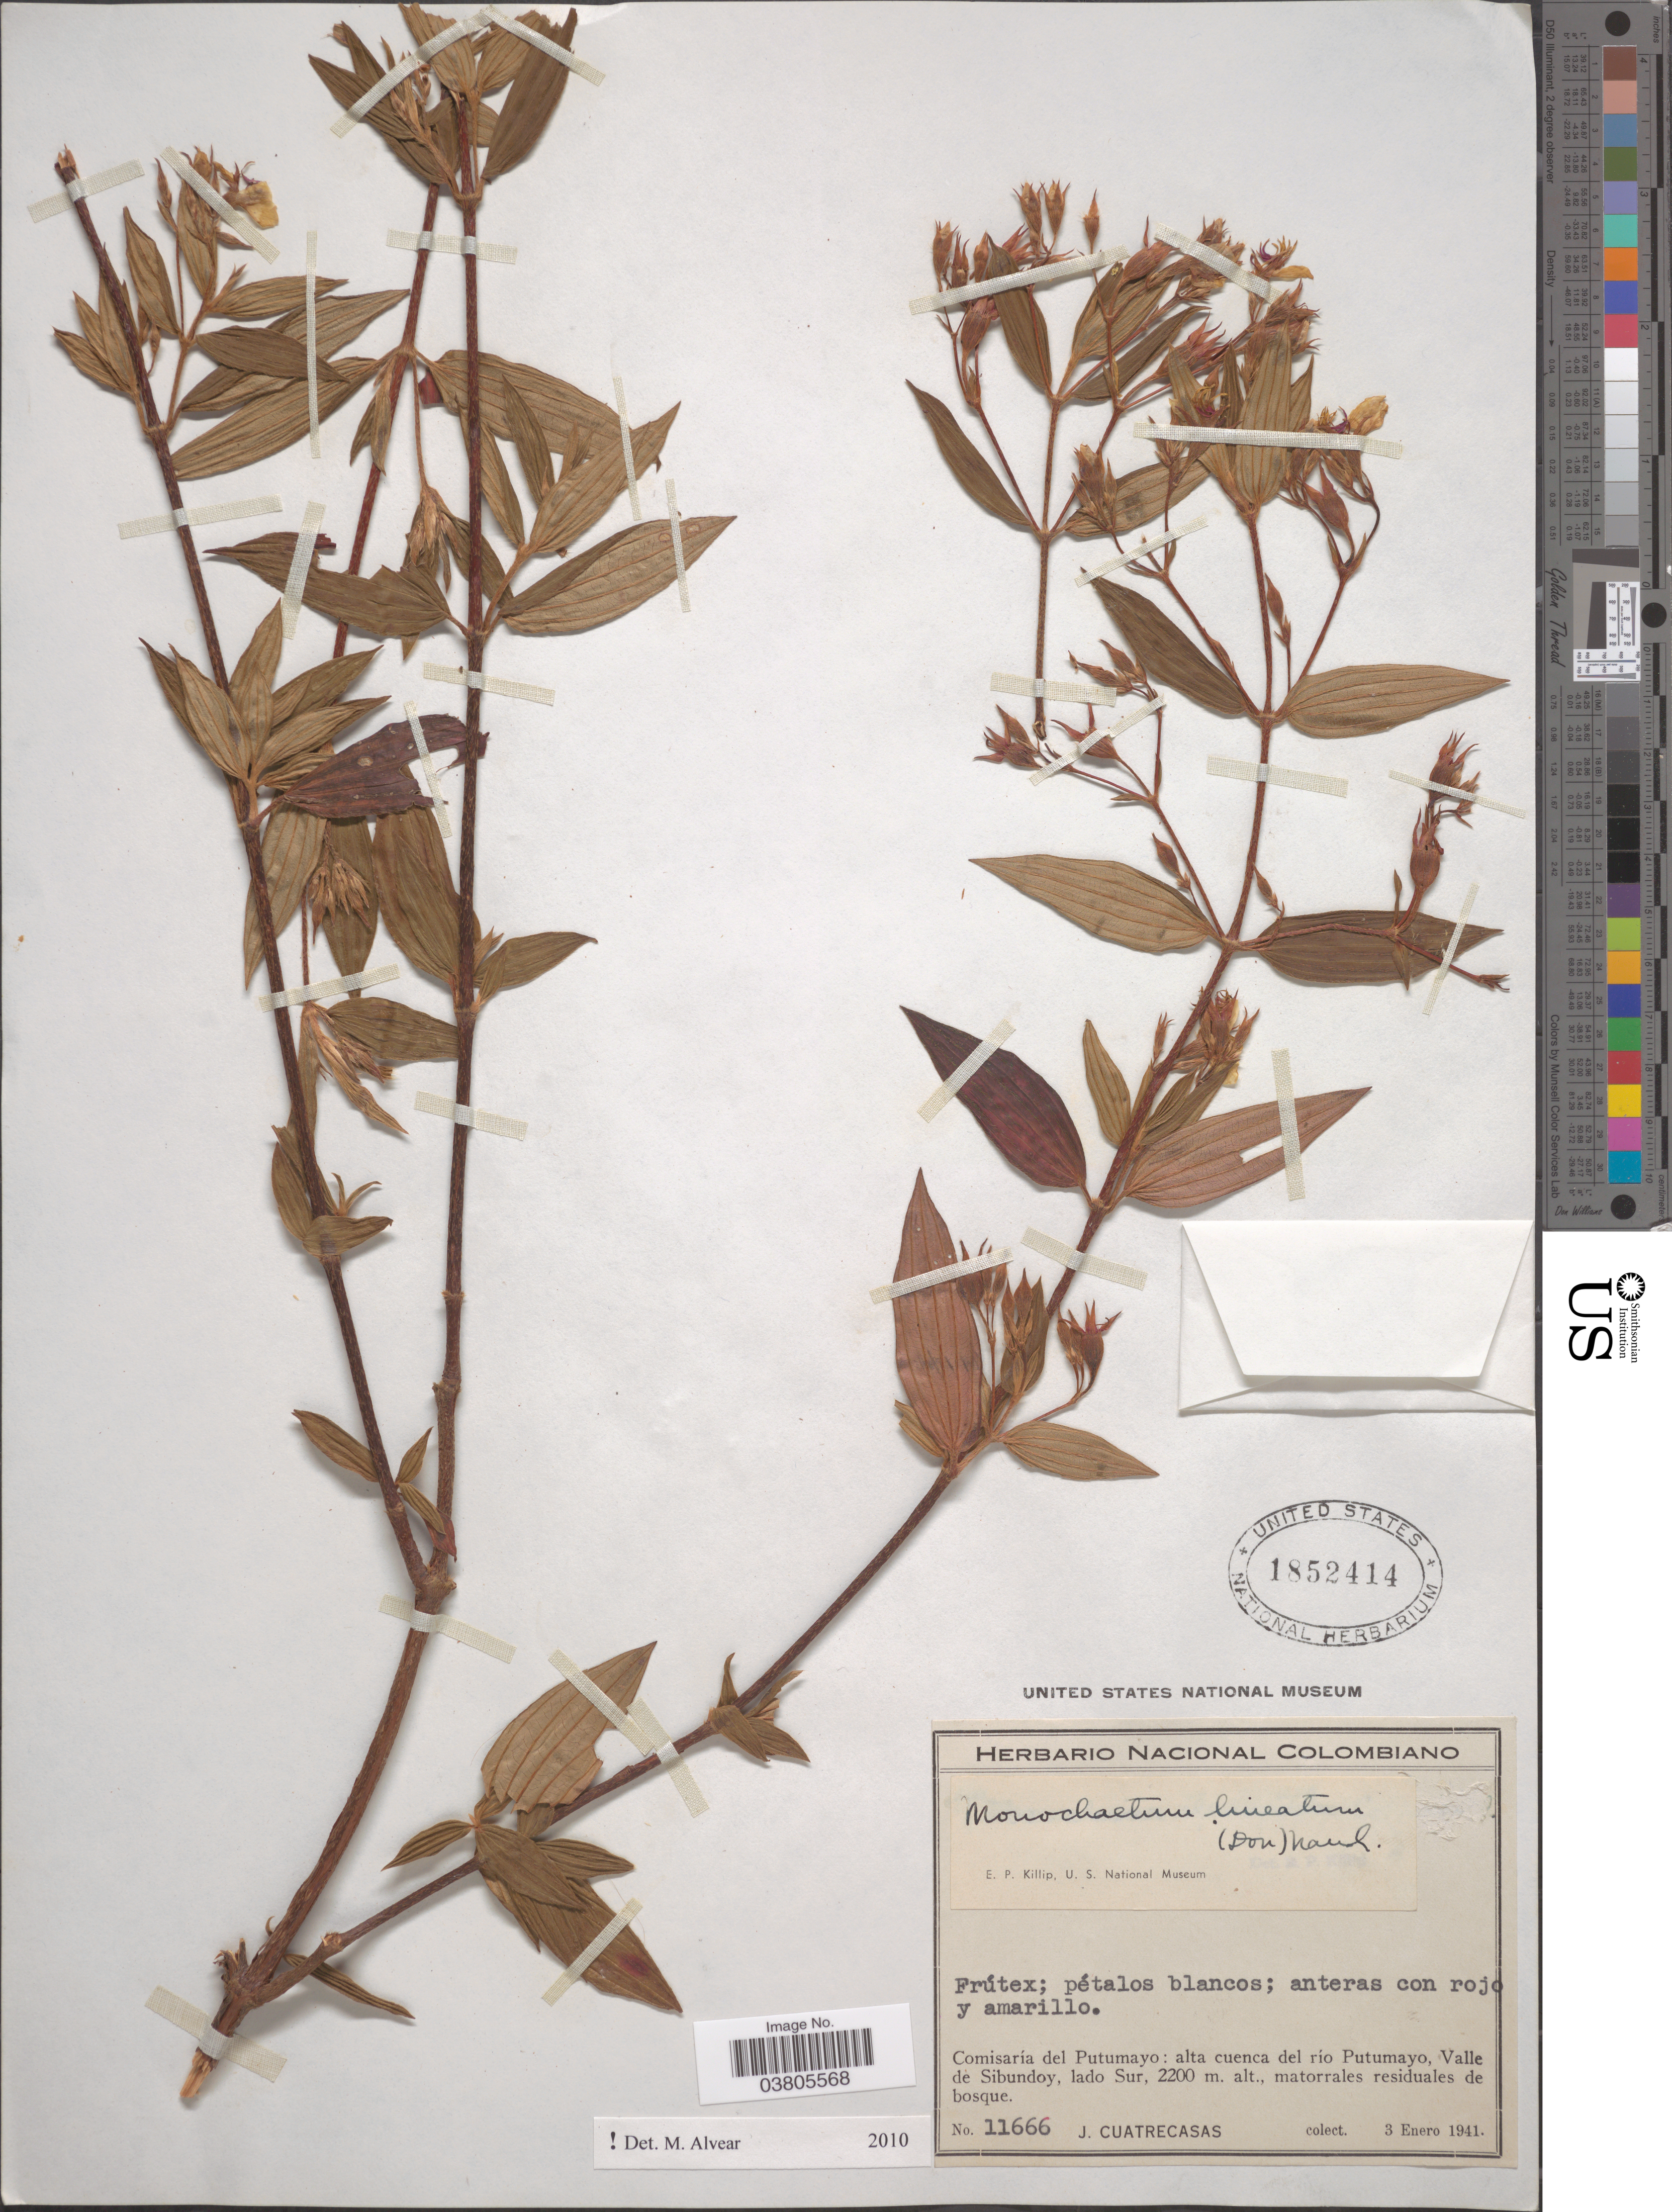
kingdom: Plantae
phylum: Tracheophyta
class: Magnoliopsida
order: Myrtales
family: Melastomataceae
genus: Monochaetum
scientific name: Monochaetum lineatum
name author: (D. Don) Naudin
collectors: J. Cuatrecasas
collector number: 11666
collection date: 1941-01-03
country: Colombia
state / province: Putumayo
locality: Comisaría del Putumayo: alta cuenca del río Putumayo, Valle de Sibundoy, lado Sur, matorrales residuales de bosque.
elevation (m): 2200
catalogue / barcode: US 1852414